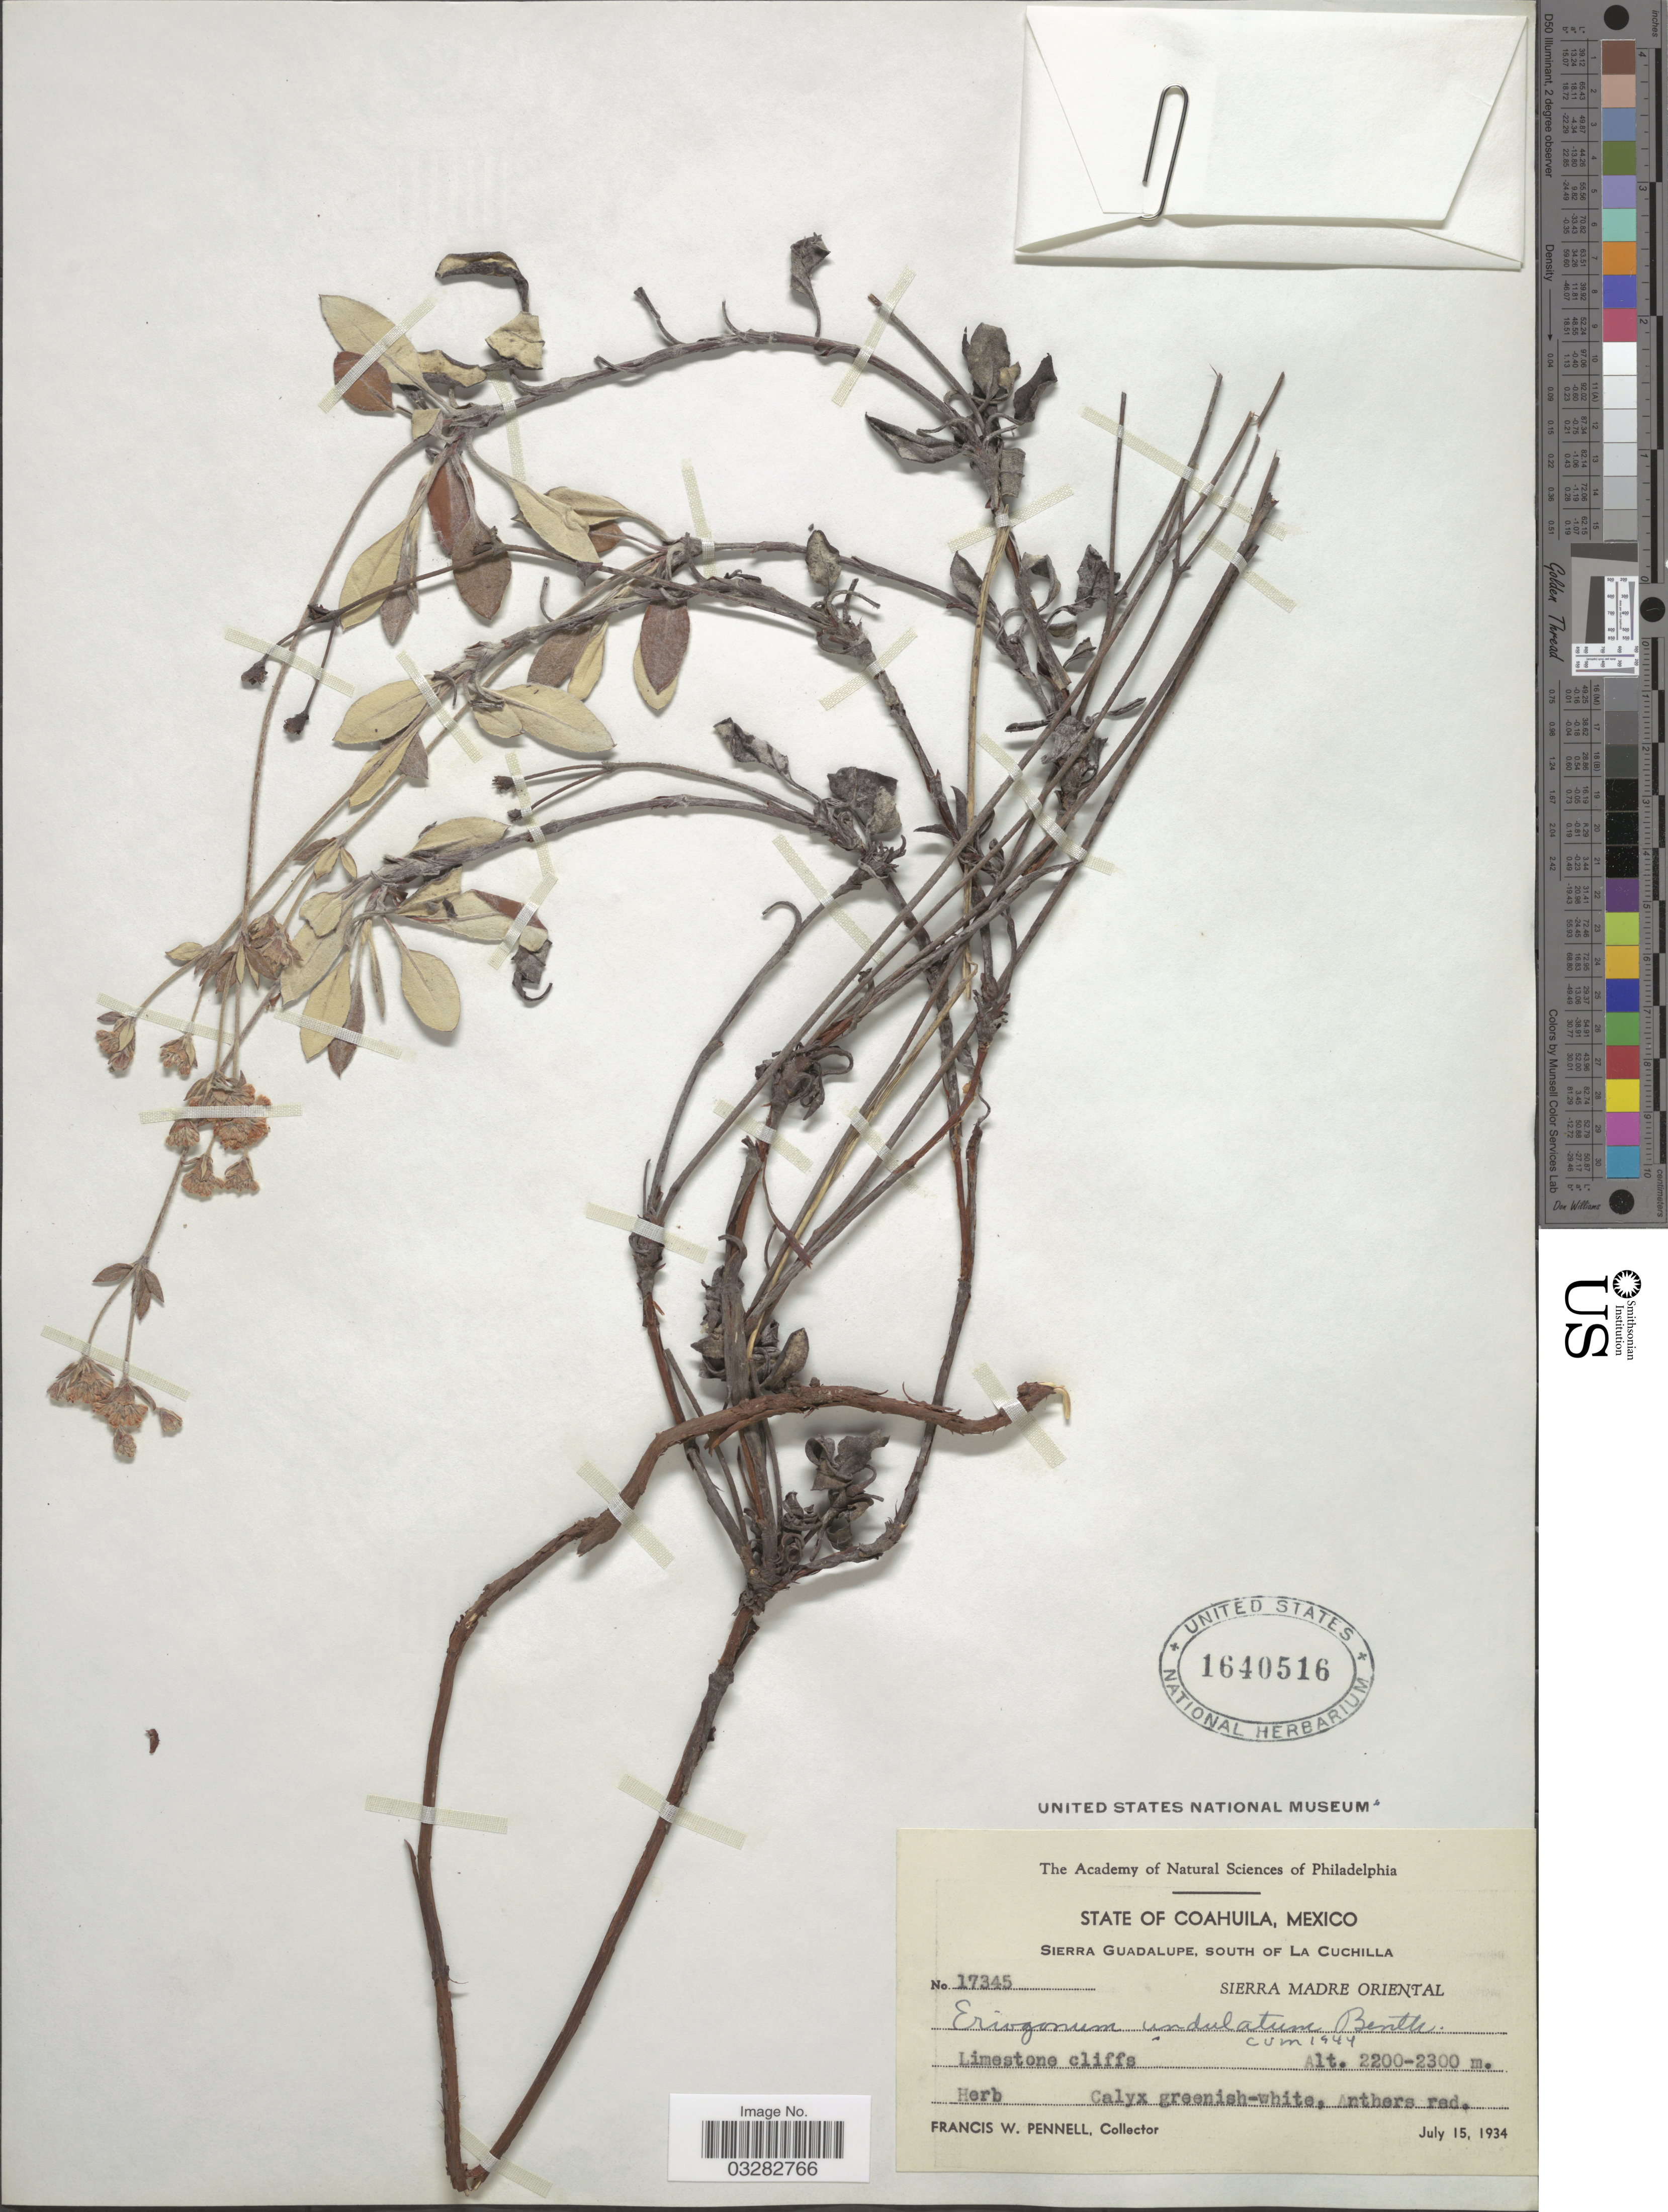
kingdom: Plantae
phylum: Tracheophyta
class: Magnoliopsida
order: Caryophyllales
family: Polygonaceae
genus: Eriogonum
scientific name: Eriogonum jamesii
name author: Benth.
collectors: F. W. Pennell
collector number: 17345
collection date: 1934-07-15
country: Mexico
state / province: Coahuila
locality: Sierra Guadalupe, south of La Cuchilla. Sierra Madre Oriental.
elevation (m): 2200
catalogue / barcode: US 1640516